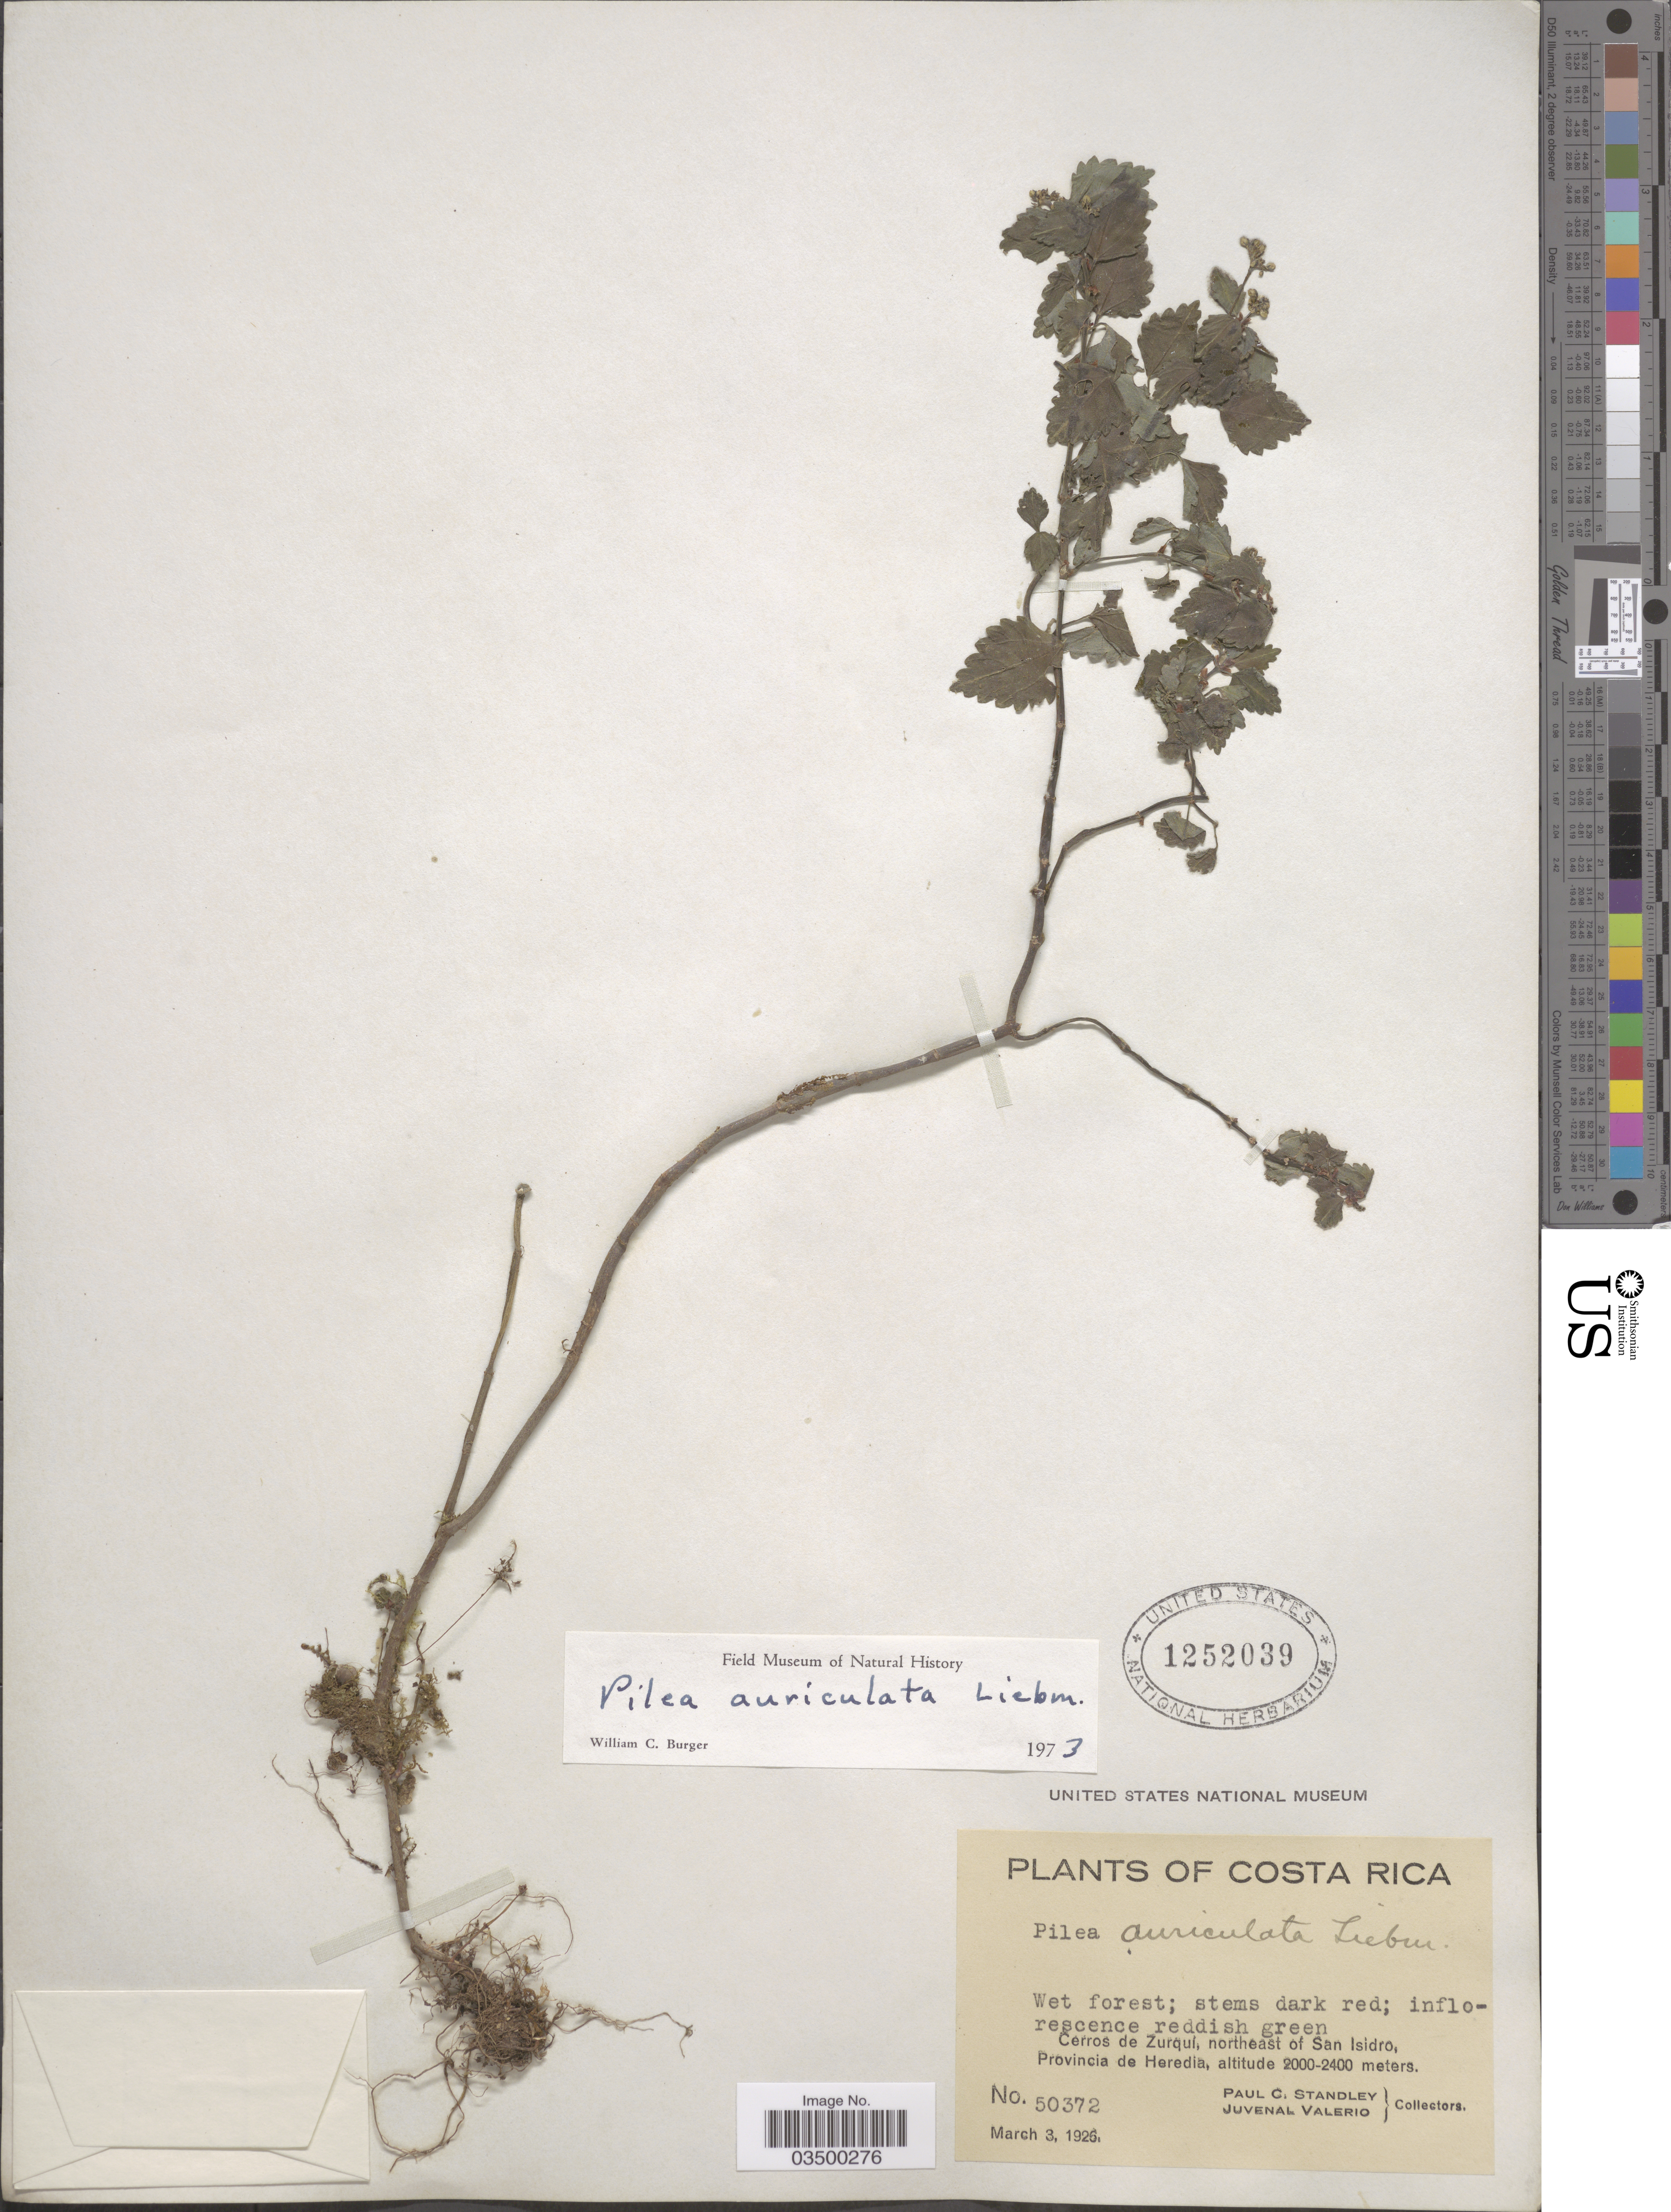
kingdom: Plantae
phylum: Tracheophyta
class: Magnoliopsida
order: Rosales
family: Urticaceae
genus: Pilea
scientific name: Pilea auriculata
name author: Liebm.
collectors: P. C. Standley & J. Valerio R.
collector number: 50372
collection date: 1926-03-03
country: Costa Rica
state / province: Heredia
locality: Cerros de Zurquí, northeast of San Isidro.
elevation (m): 2000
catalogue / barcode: US 1252039